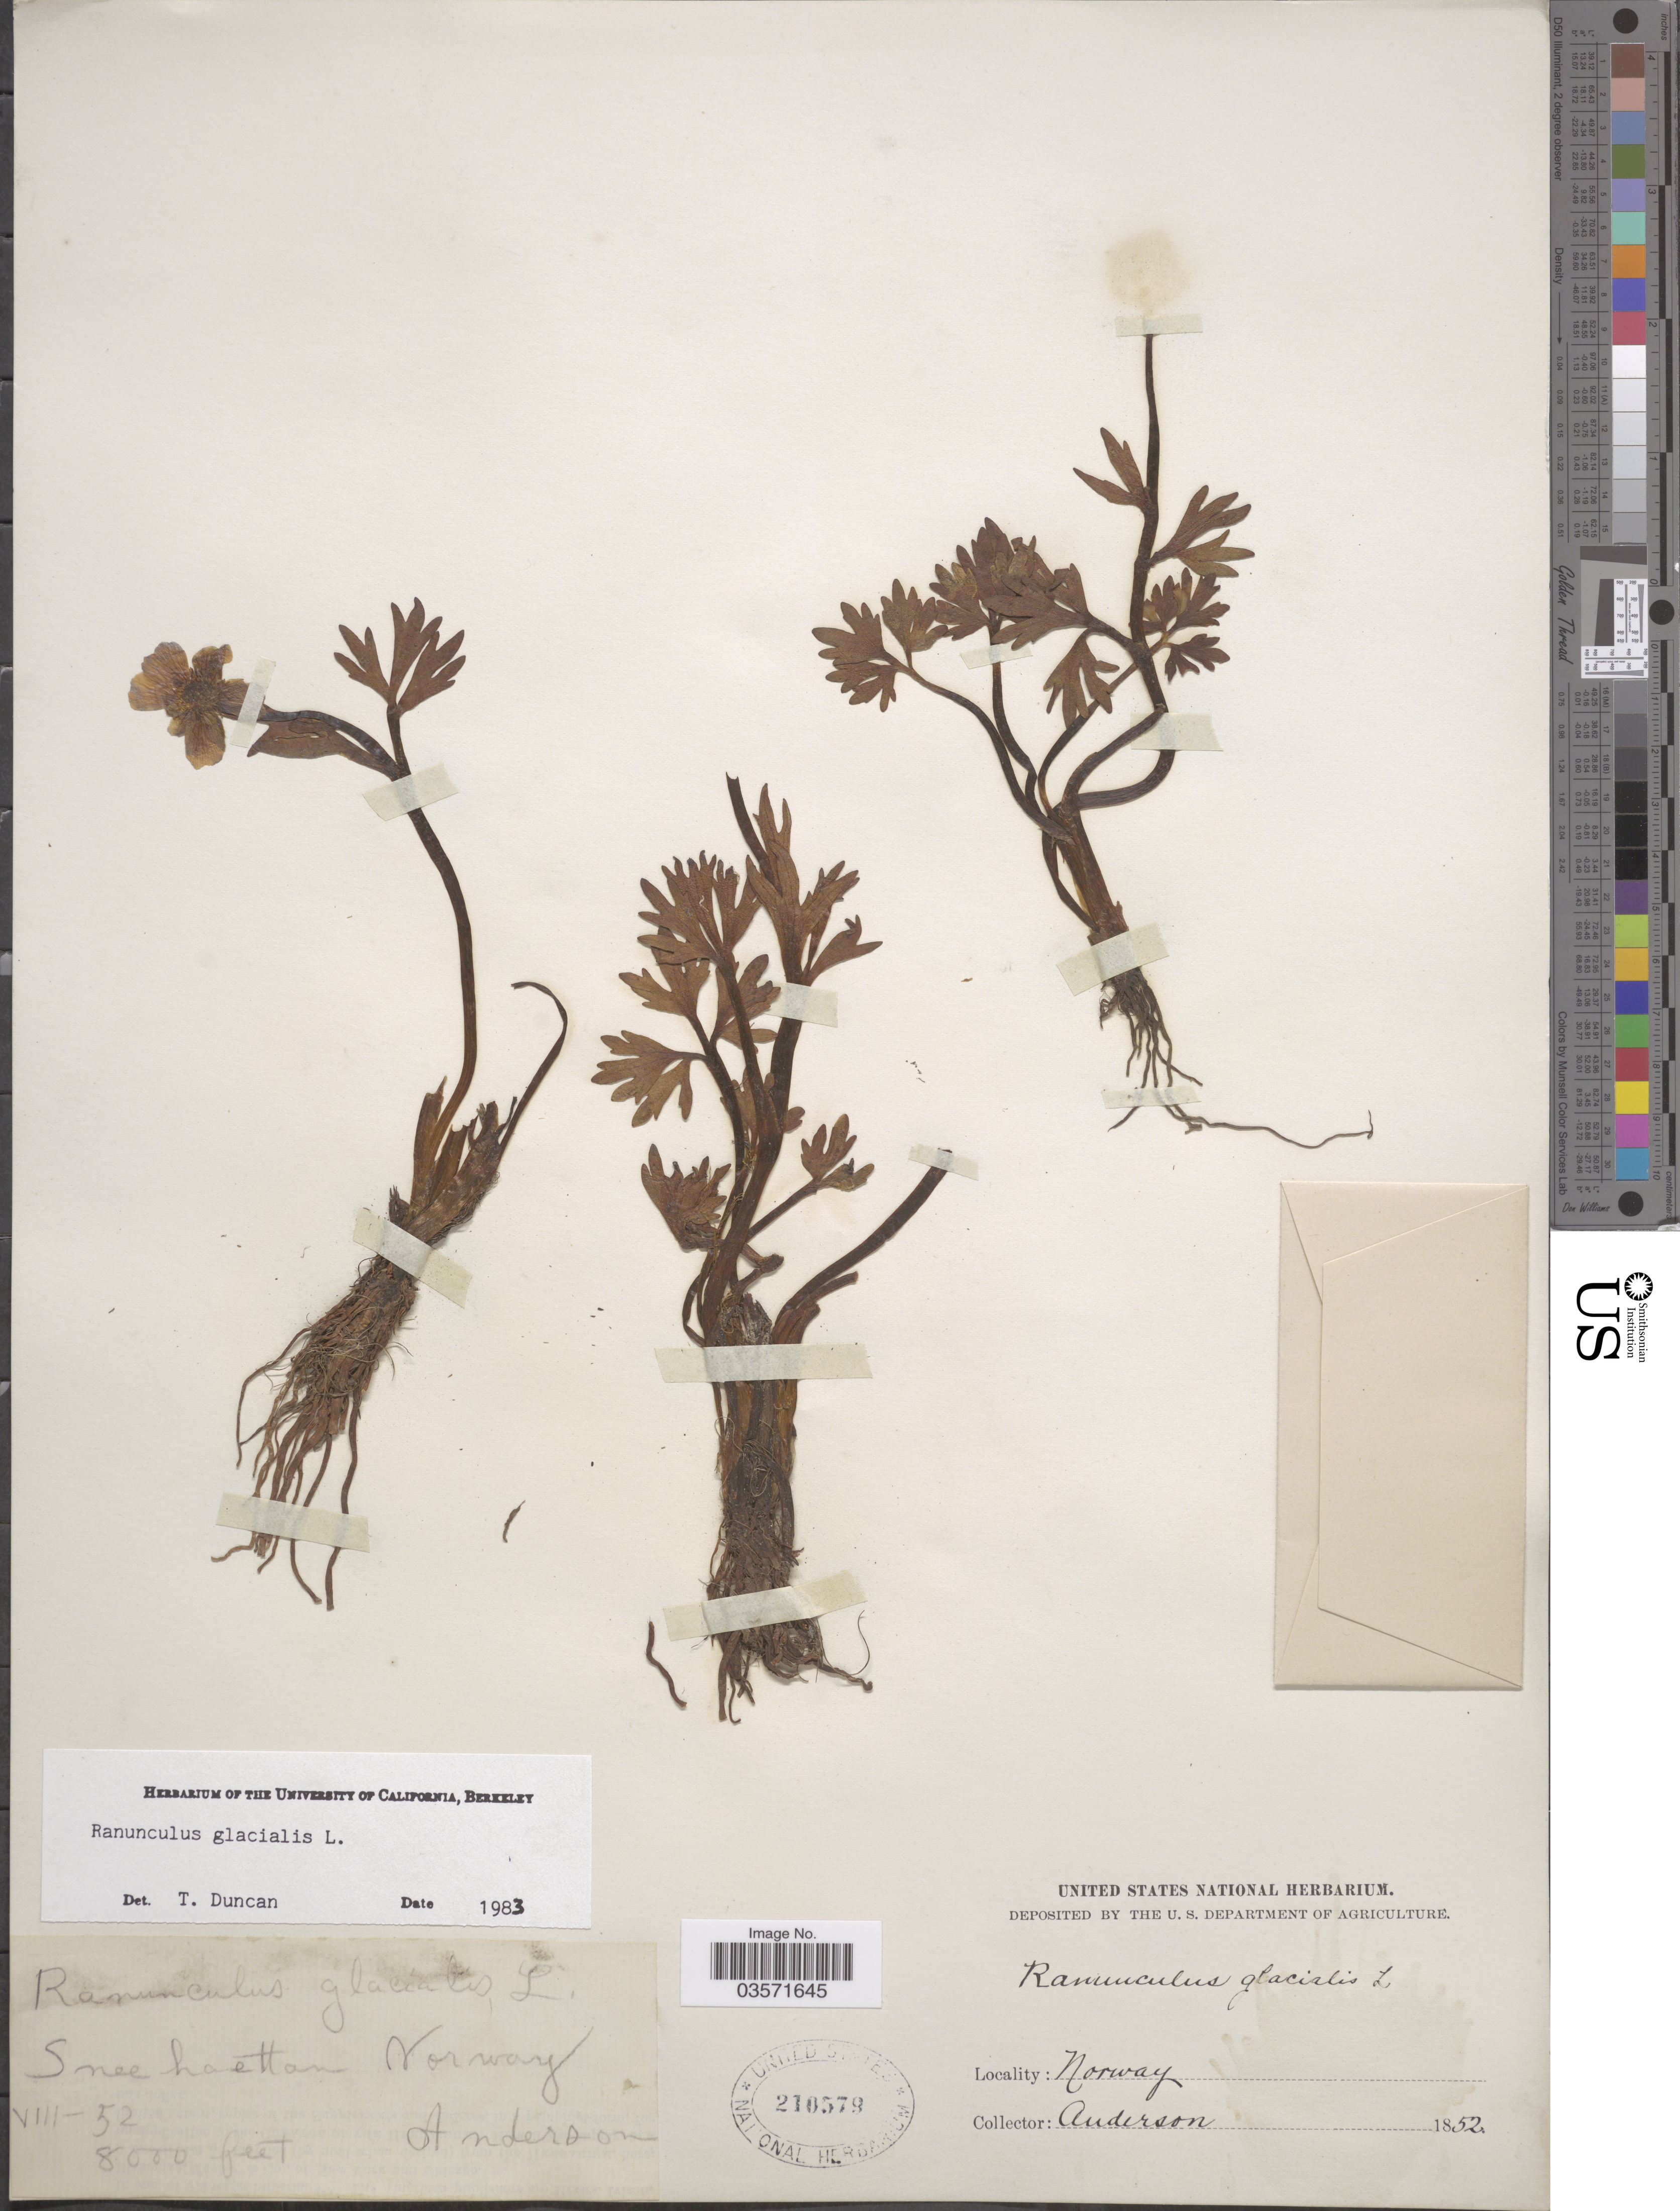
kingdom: Plantae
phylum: Tracheophyta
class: Magnoliopsida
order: Ranunculales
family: Ranunculaceae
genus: Ranunculus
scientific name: Ranunculus glacialis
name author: L.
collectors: -- Anderson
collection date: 1852-08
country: Norway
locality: Sneehaettan.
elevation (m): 2438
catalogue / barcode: US 210579